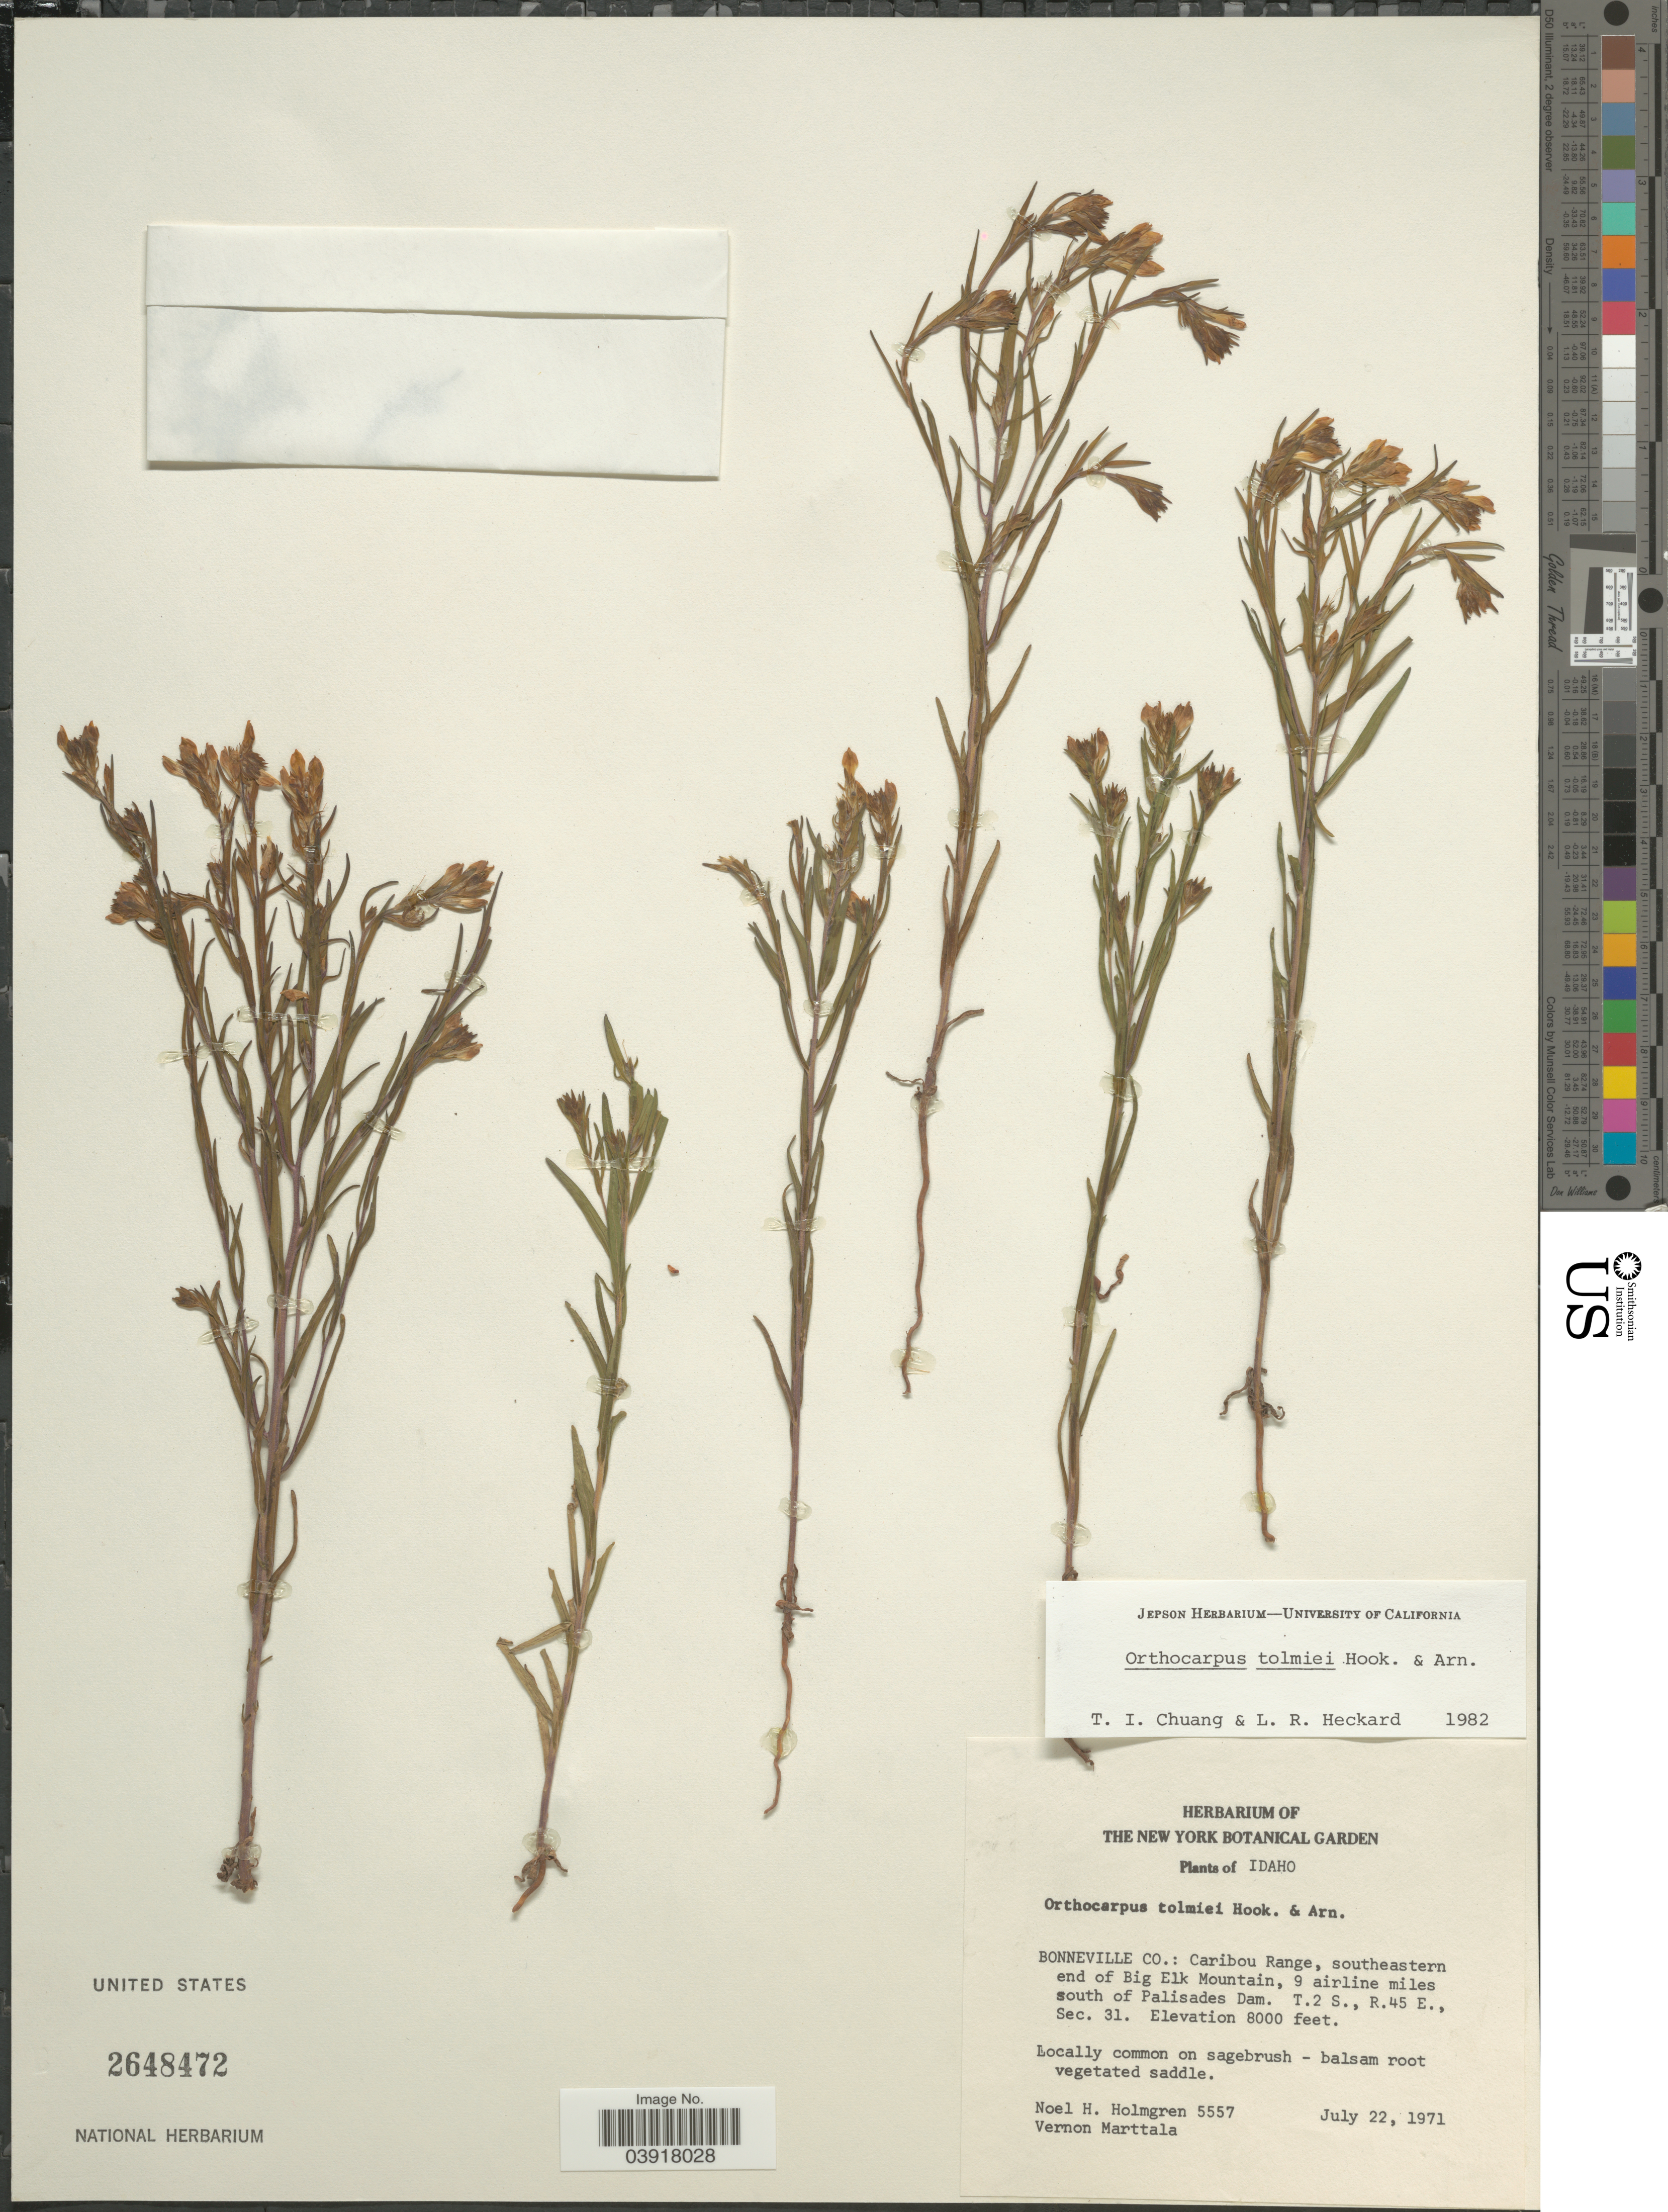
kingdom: Plantae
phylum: Tracheophyta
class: Magnoliopsida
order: Lamiales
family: Orobanchaceae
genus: Orthocarpus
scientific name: Orthocarpus tolmiei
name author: Hook. & Arn.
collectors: N. H. Holmgren & V. Marttala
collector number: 5557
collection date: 1971-07-22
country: United States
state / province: Idaho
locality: Bonneville Co.: Caribou Range, southeastern end of Big Elk Mountain, 9 airline miles south of Palisades Dam. T.2 S., R.45 E., Sec. 31.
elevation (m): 2438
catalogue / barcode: US 2648472